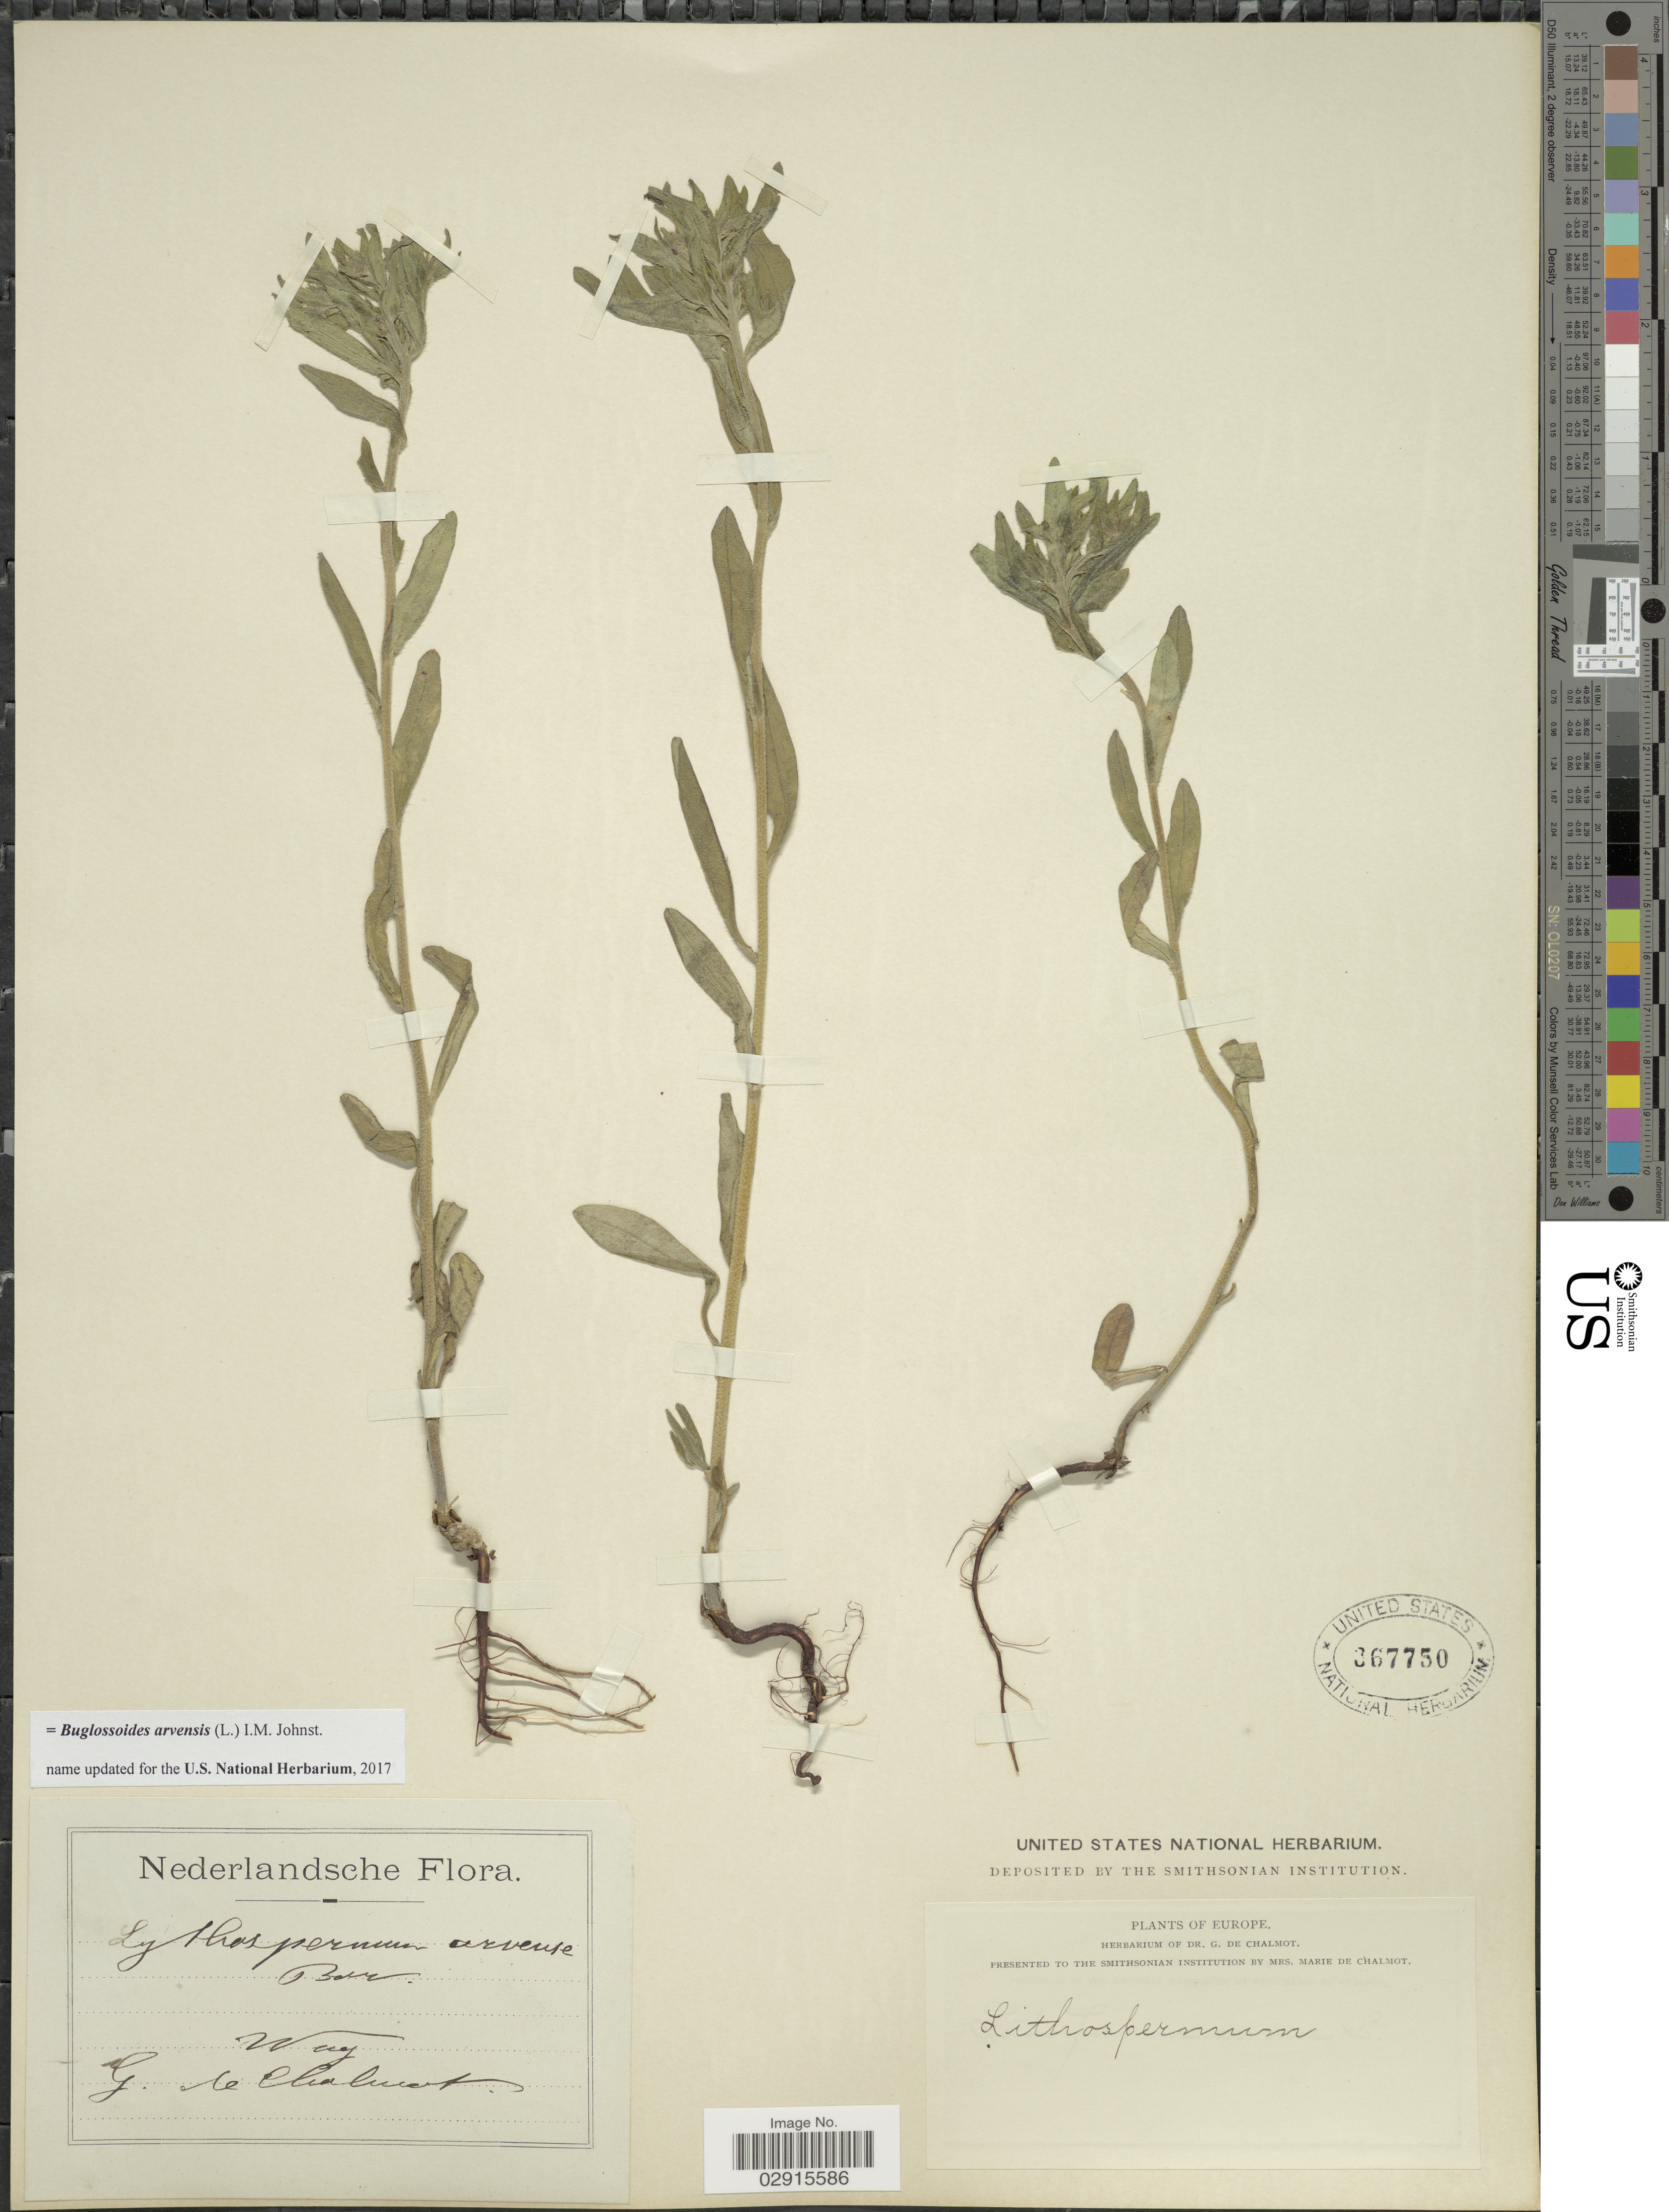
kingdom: Plantae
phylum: Tracheophyta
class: Magnoliopsida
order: Boraginales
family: Boraginaceae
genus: Buglossoides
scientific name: Buglossoides arvensis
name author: (L.) I.M. Johnst.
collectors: G. de Chalmot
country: Netherlands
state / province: Gelderland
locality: Wag.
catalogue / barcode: US 367750